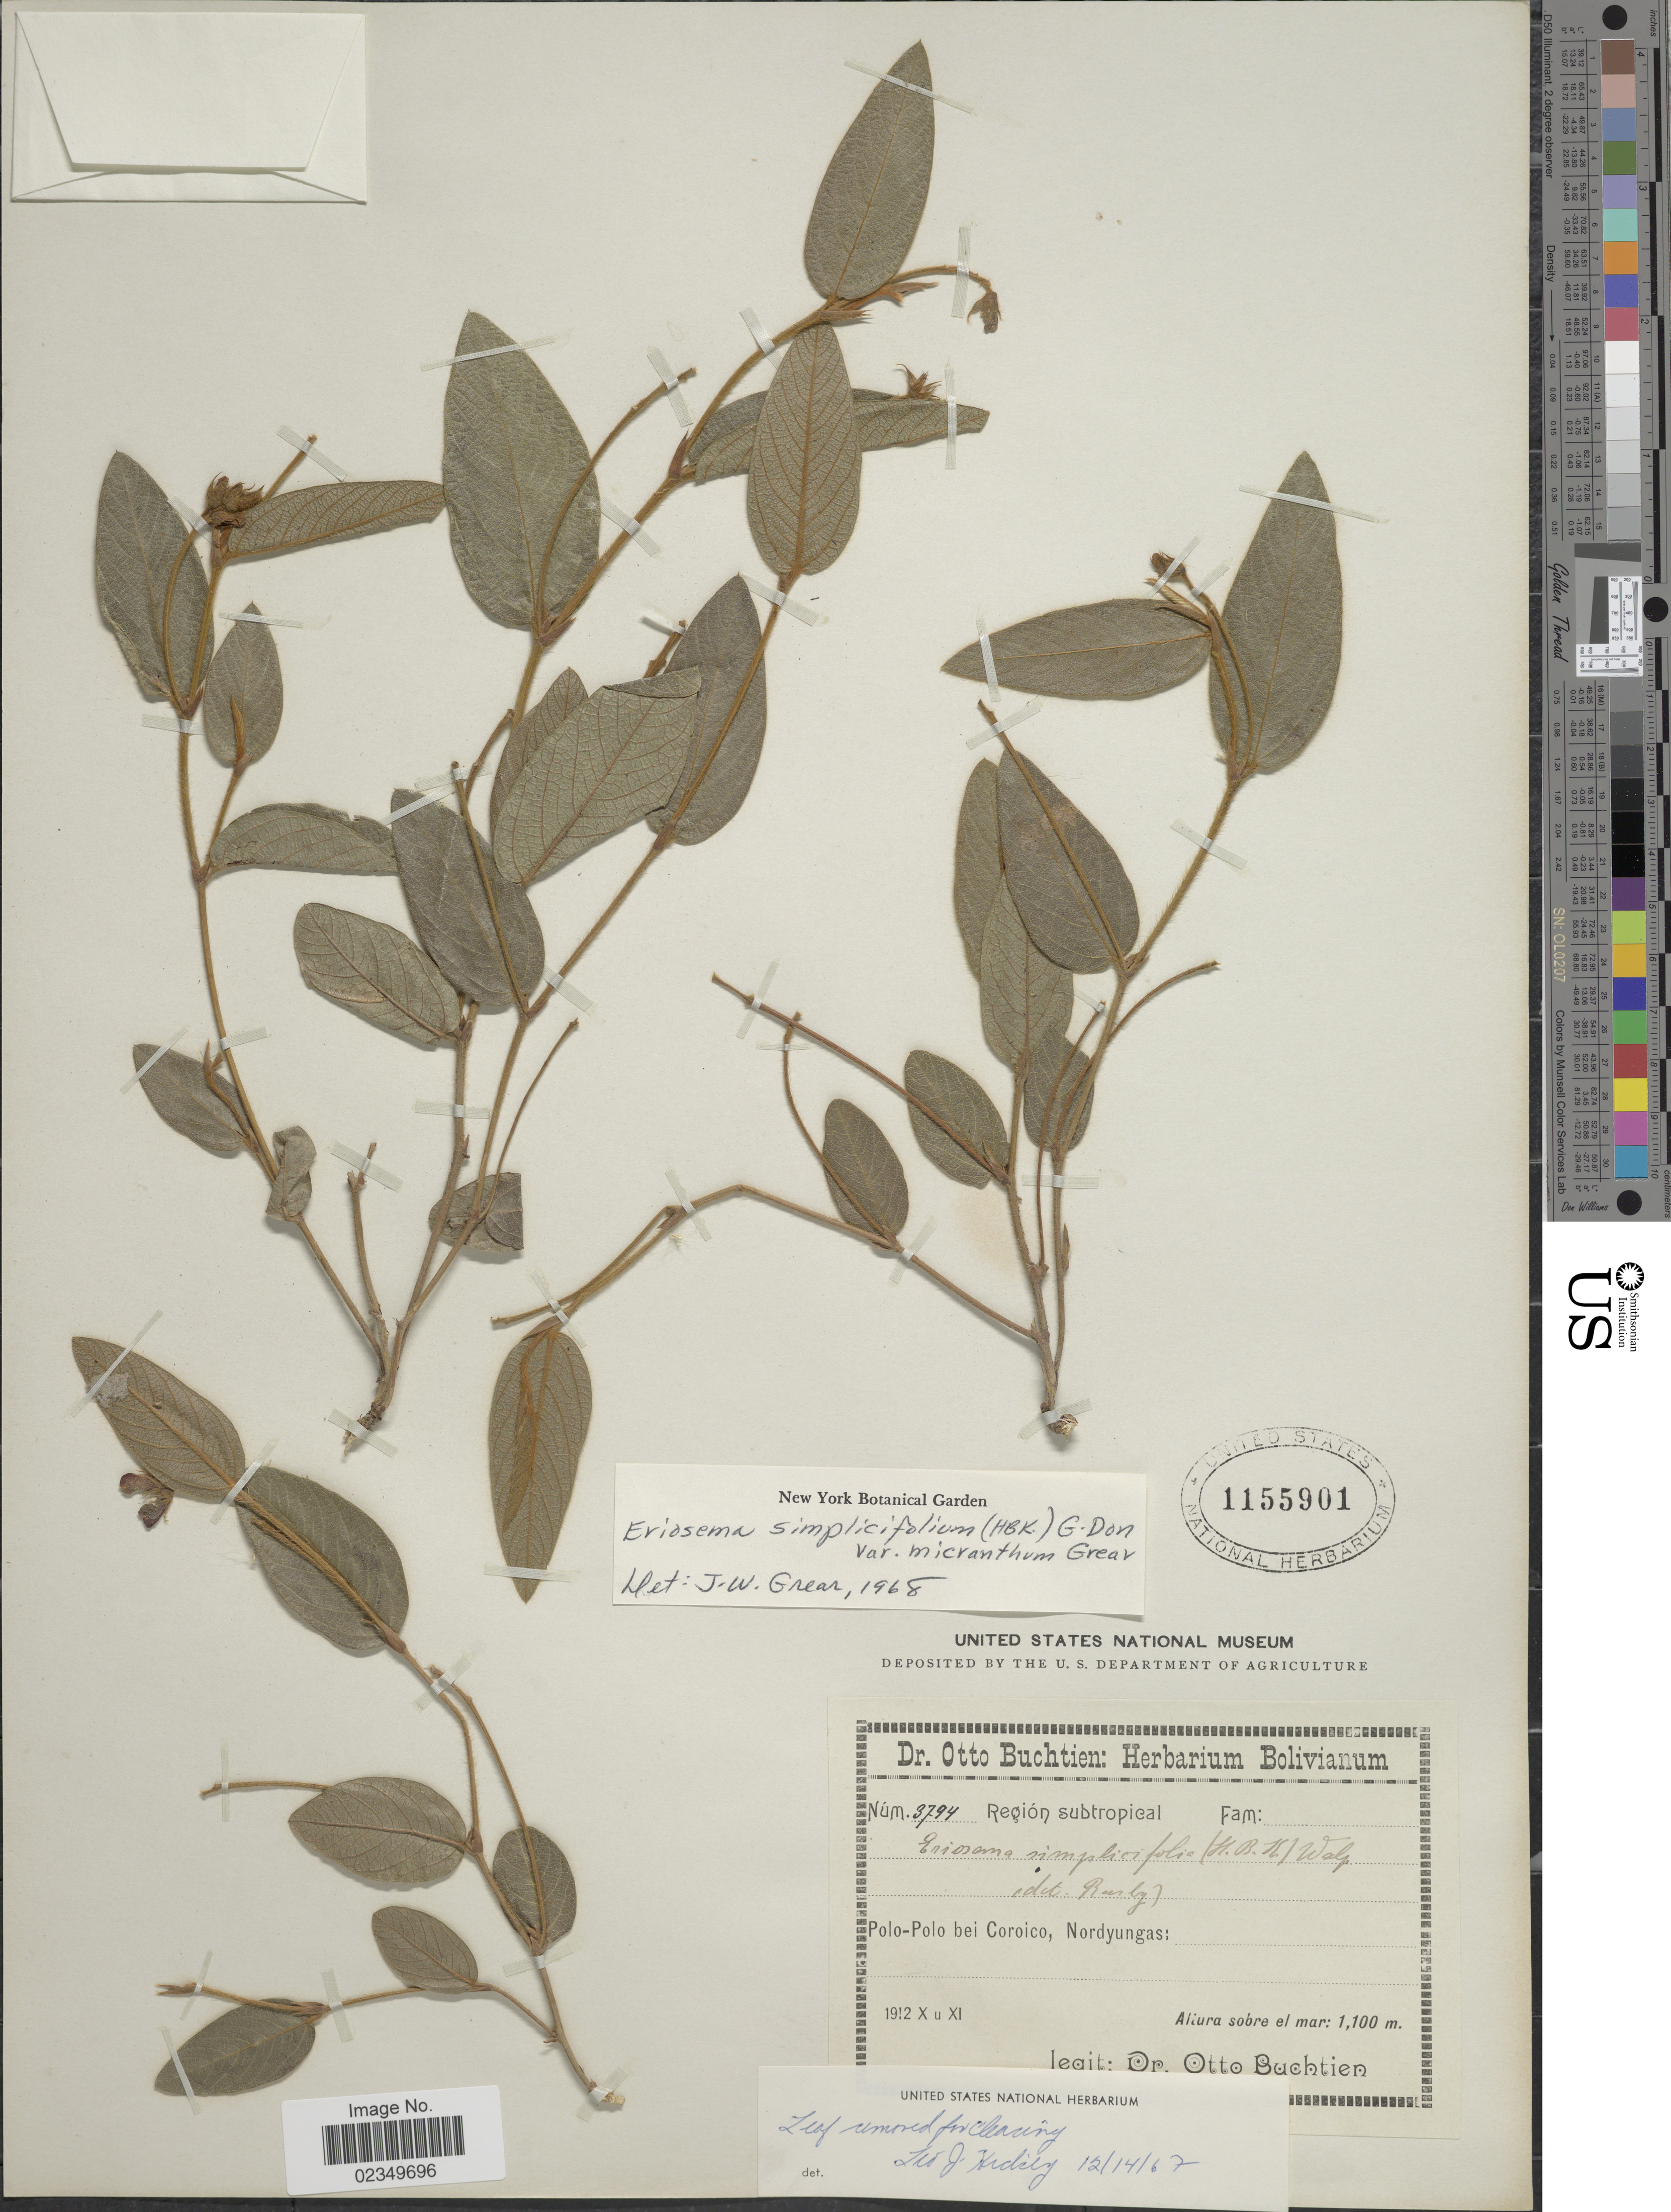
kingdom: Plantae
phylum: Tracheophyta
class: Magnoliopsida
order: Fabales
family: Fabaceae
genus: Eriosema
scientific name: Eriosema simplicifolium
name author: (Kunth) G. Don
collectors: O. Buchtien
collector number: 3794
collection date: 1912-10/1912-11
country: Bolivia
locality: Polo-Polo bei Coroico, Nordyungas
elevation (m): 1100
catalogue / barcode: US 1155901